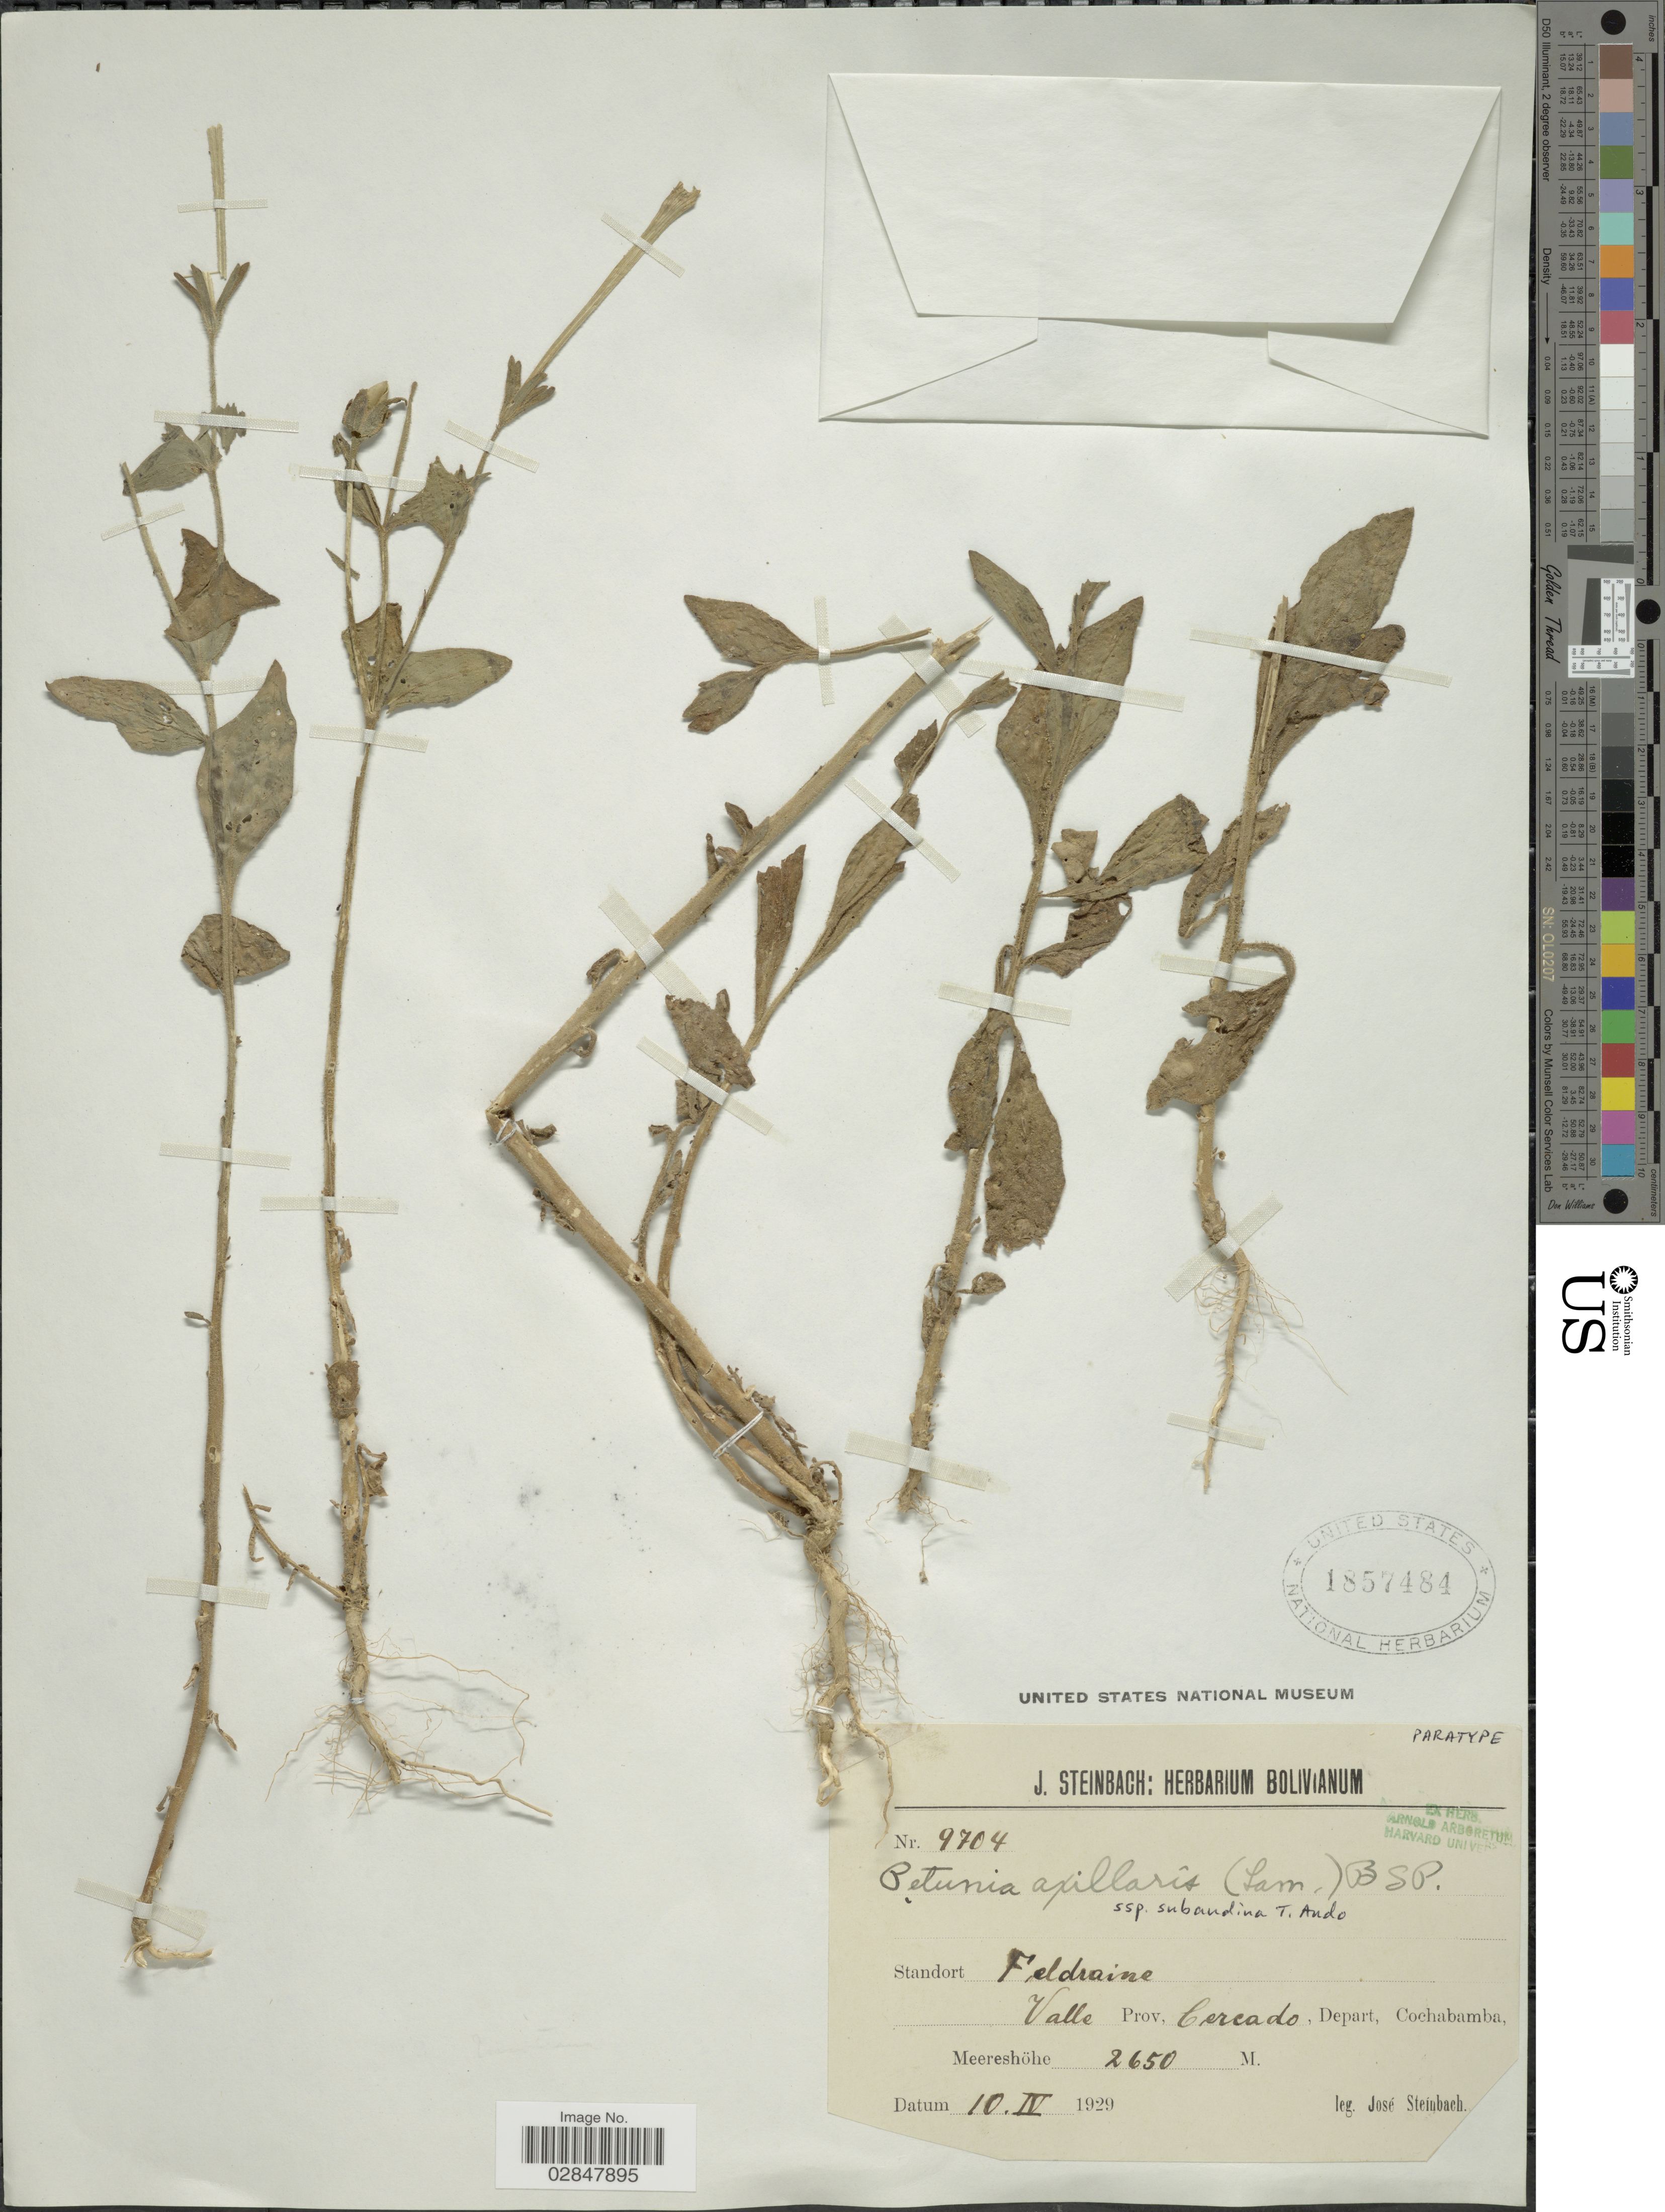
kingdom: Plantae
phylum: Tracheophyta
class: Magnoliopsida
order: Solanales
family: Solanaceae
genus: Petunia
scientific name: Petunia axillaris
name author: (Lam.) Britton, Stearns & Poggenb.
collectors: J. Steinbach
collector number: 9704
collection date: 1929-04-10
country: Bolivia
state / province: Cochabamba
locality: Standfort Feldraine Valle, Prov. Cercado, Depart. Cochabamba.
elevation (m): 2650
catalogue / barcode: US 1857484